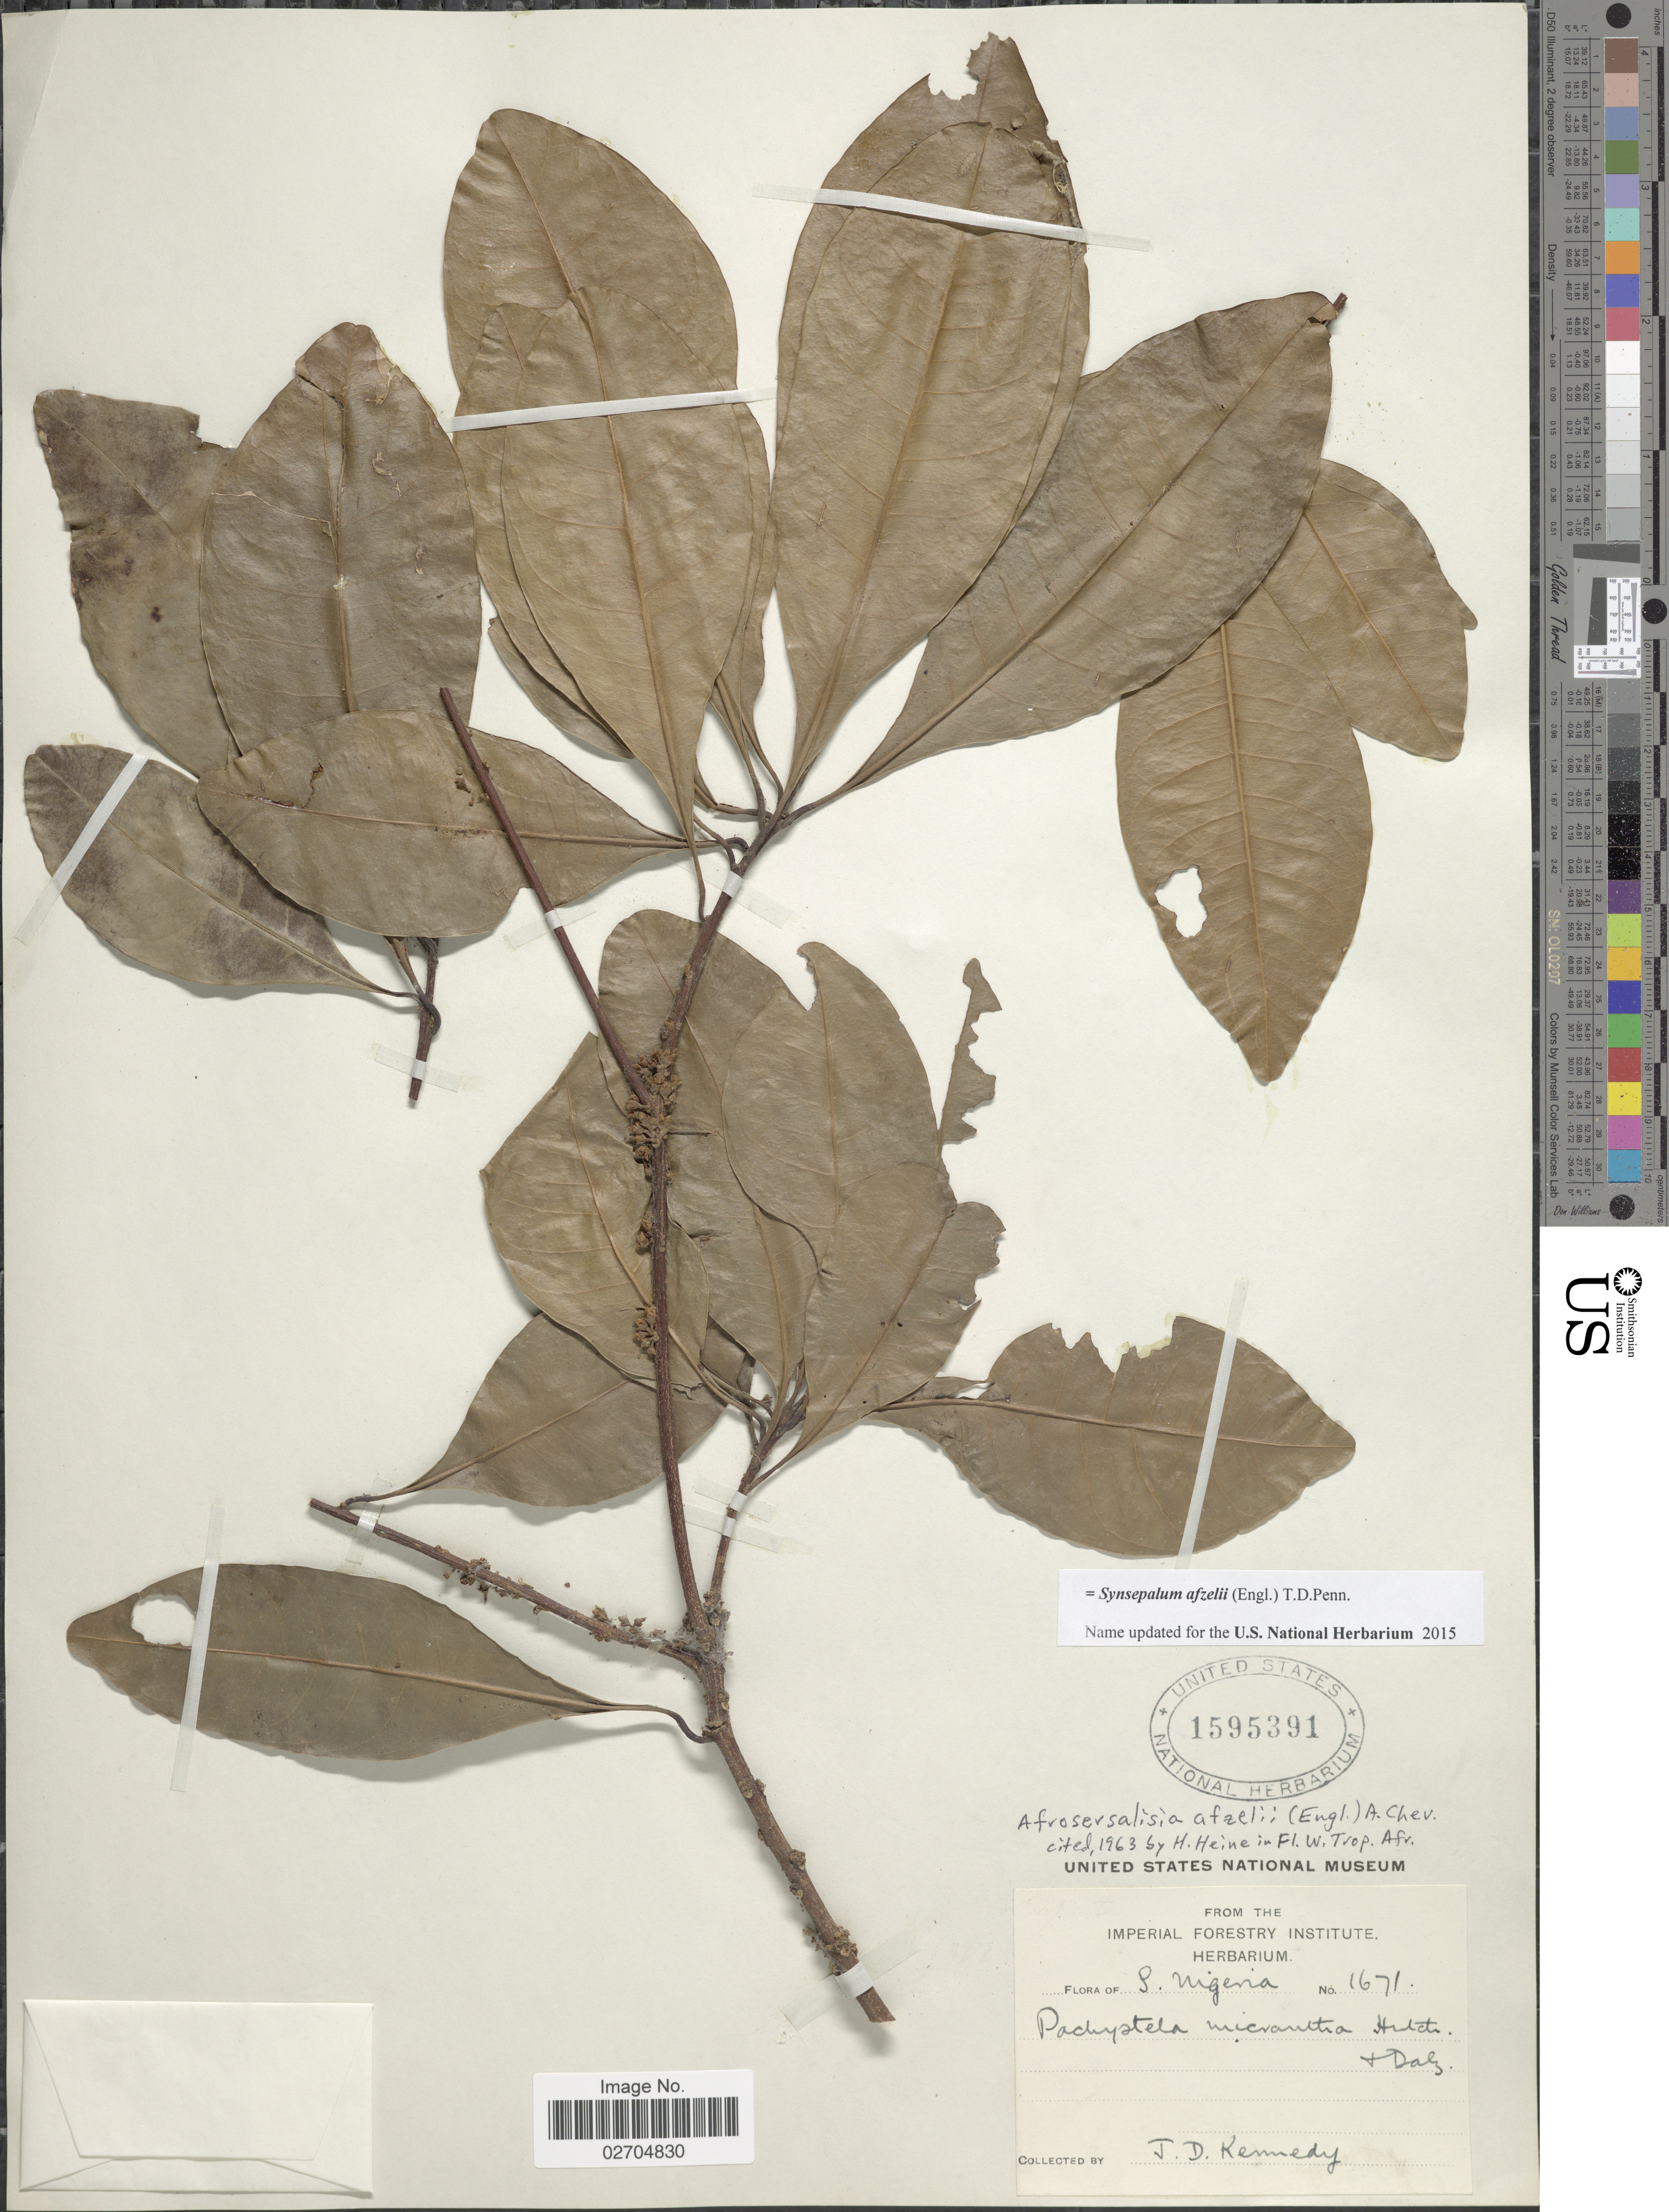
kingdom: Plantae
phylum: Tracheophyta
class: Magnoliopsida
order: Ericales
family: Sapotaceae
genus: Synsepalum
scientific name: Synsepalum afzelii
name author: (Engl.) T.D. Penn.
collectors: J. D. Kennedy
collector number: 1671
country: Nigeria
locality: S. Nigeria.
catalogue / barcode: US 1595391